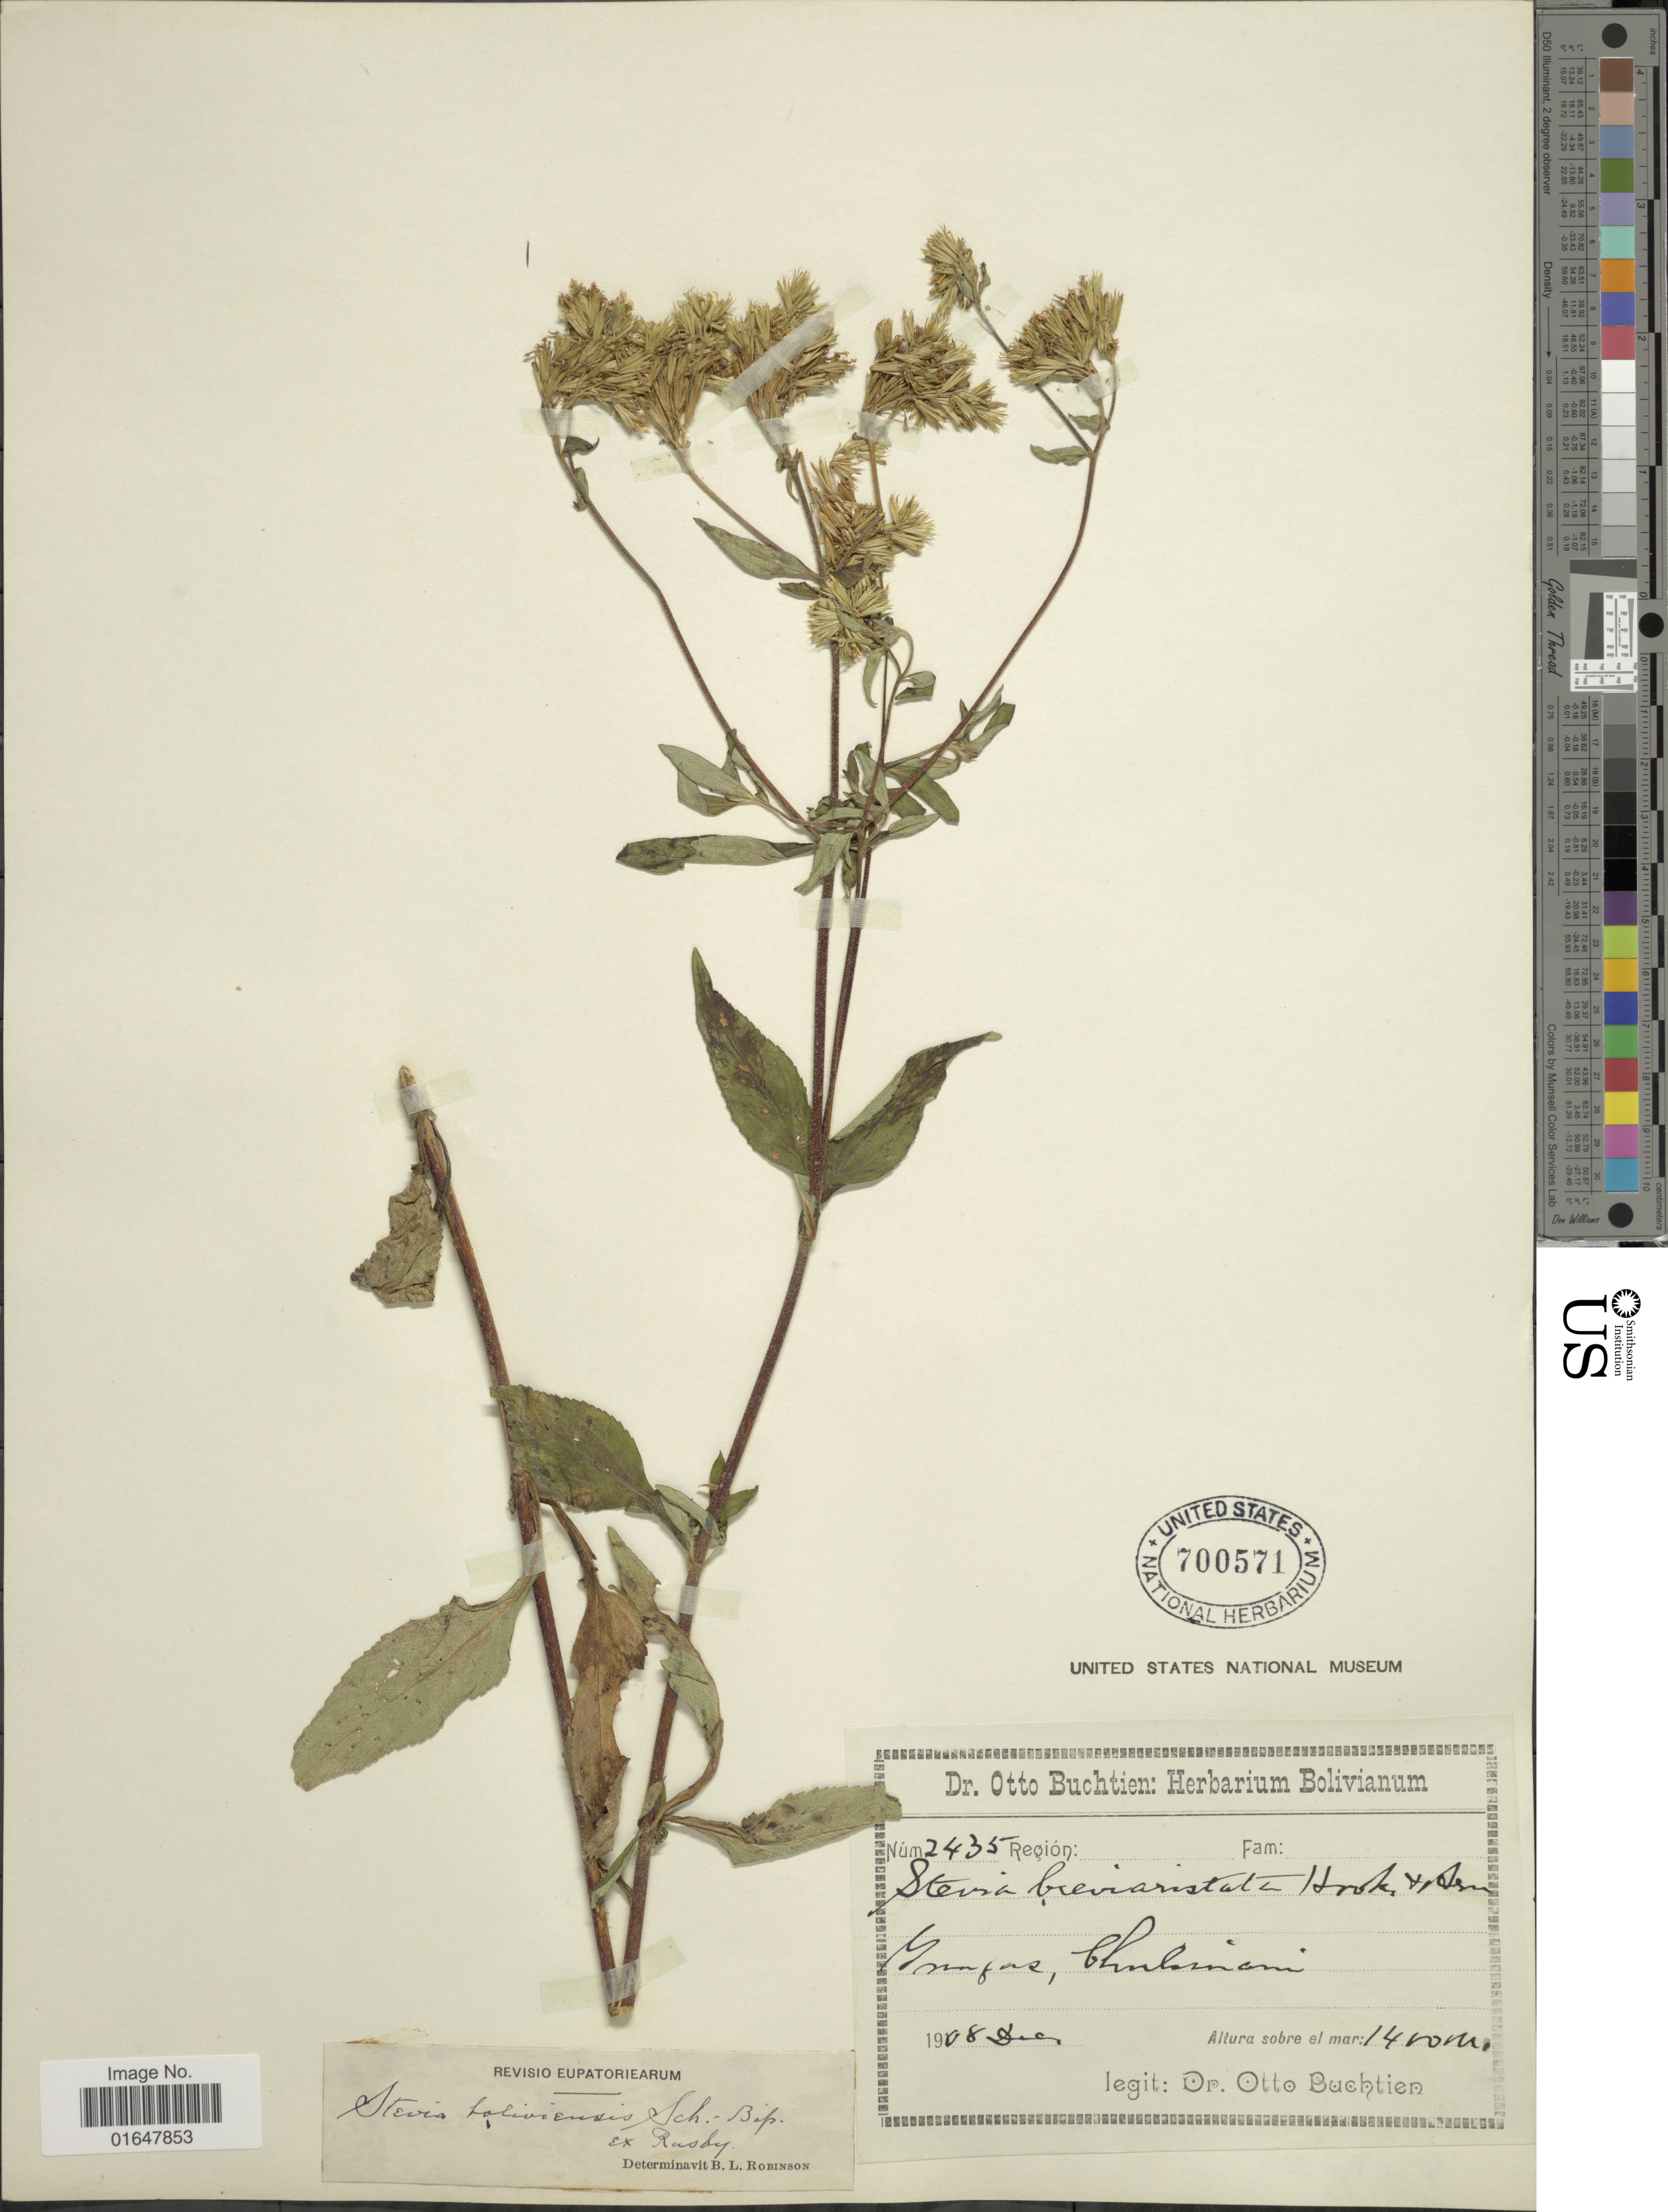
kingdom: Plantae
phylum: Tracheophyta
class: Magnoliopsida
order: Asterales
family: Asteraceae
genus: Stevia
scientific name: Stevia boliviensis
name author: Sch. Bip. ex Rusby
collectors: O. Buchtien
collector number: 2435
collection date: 1908-12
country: Bolivia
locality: Yungas, Chulamani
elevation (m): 1400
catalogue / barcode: US 700571